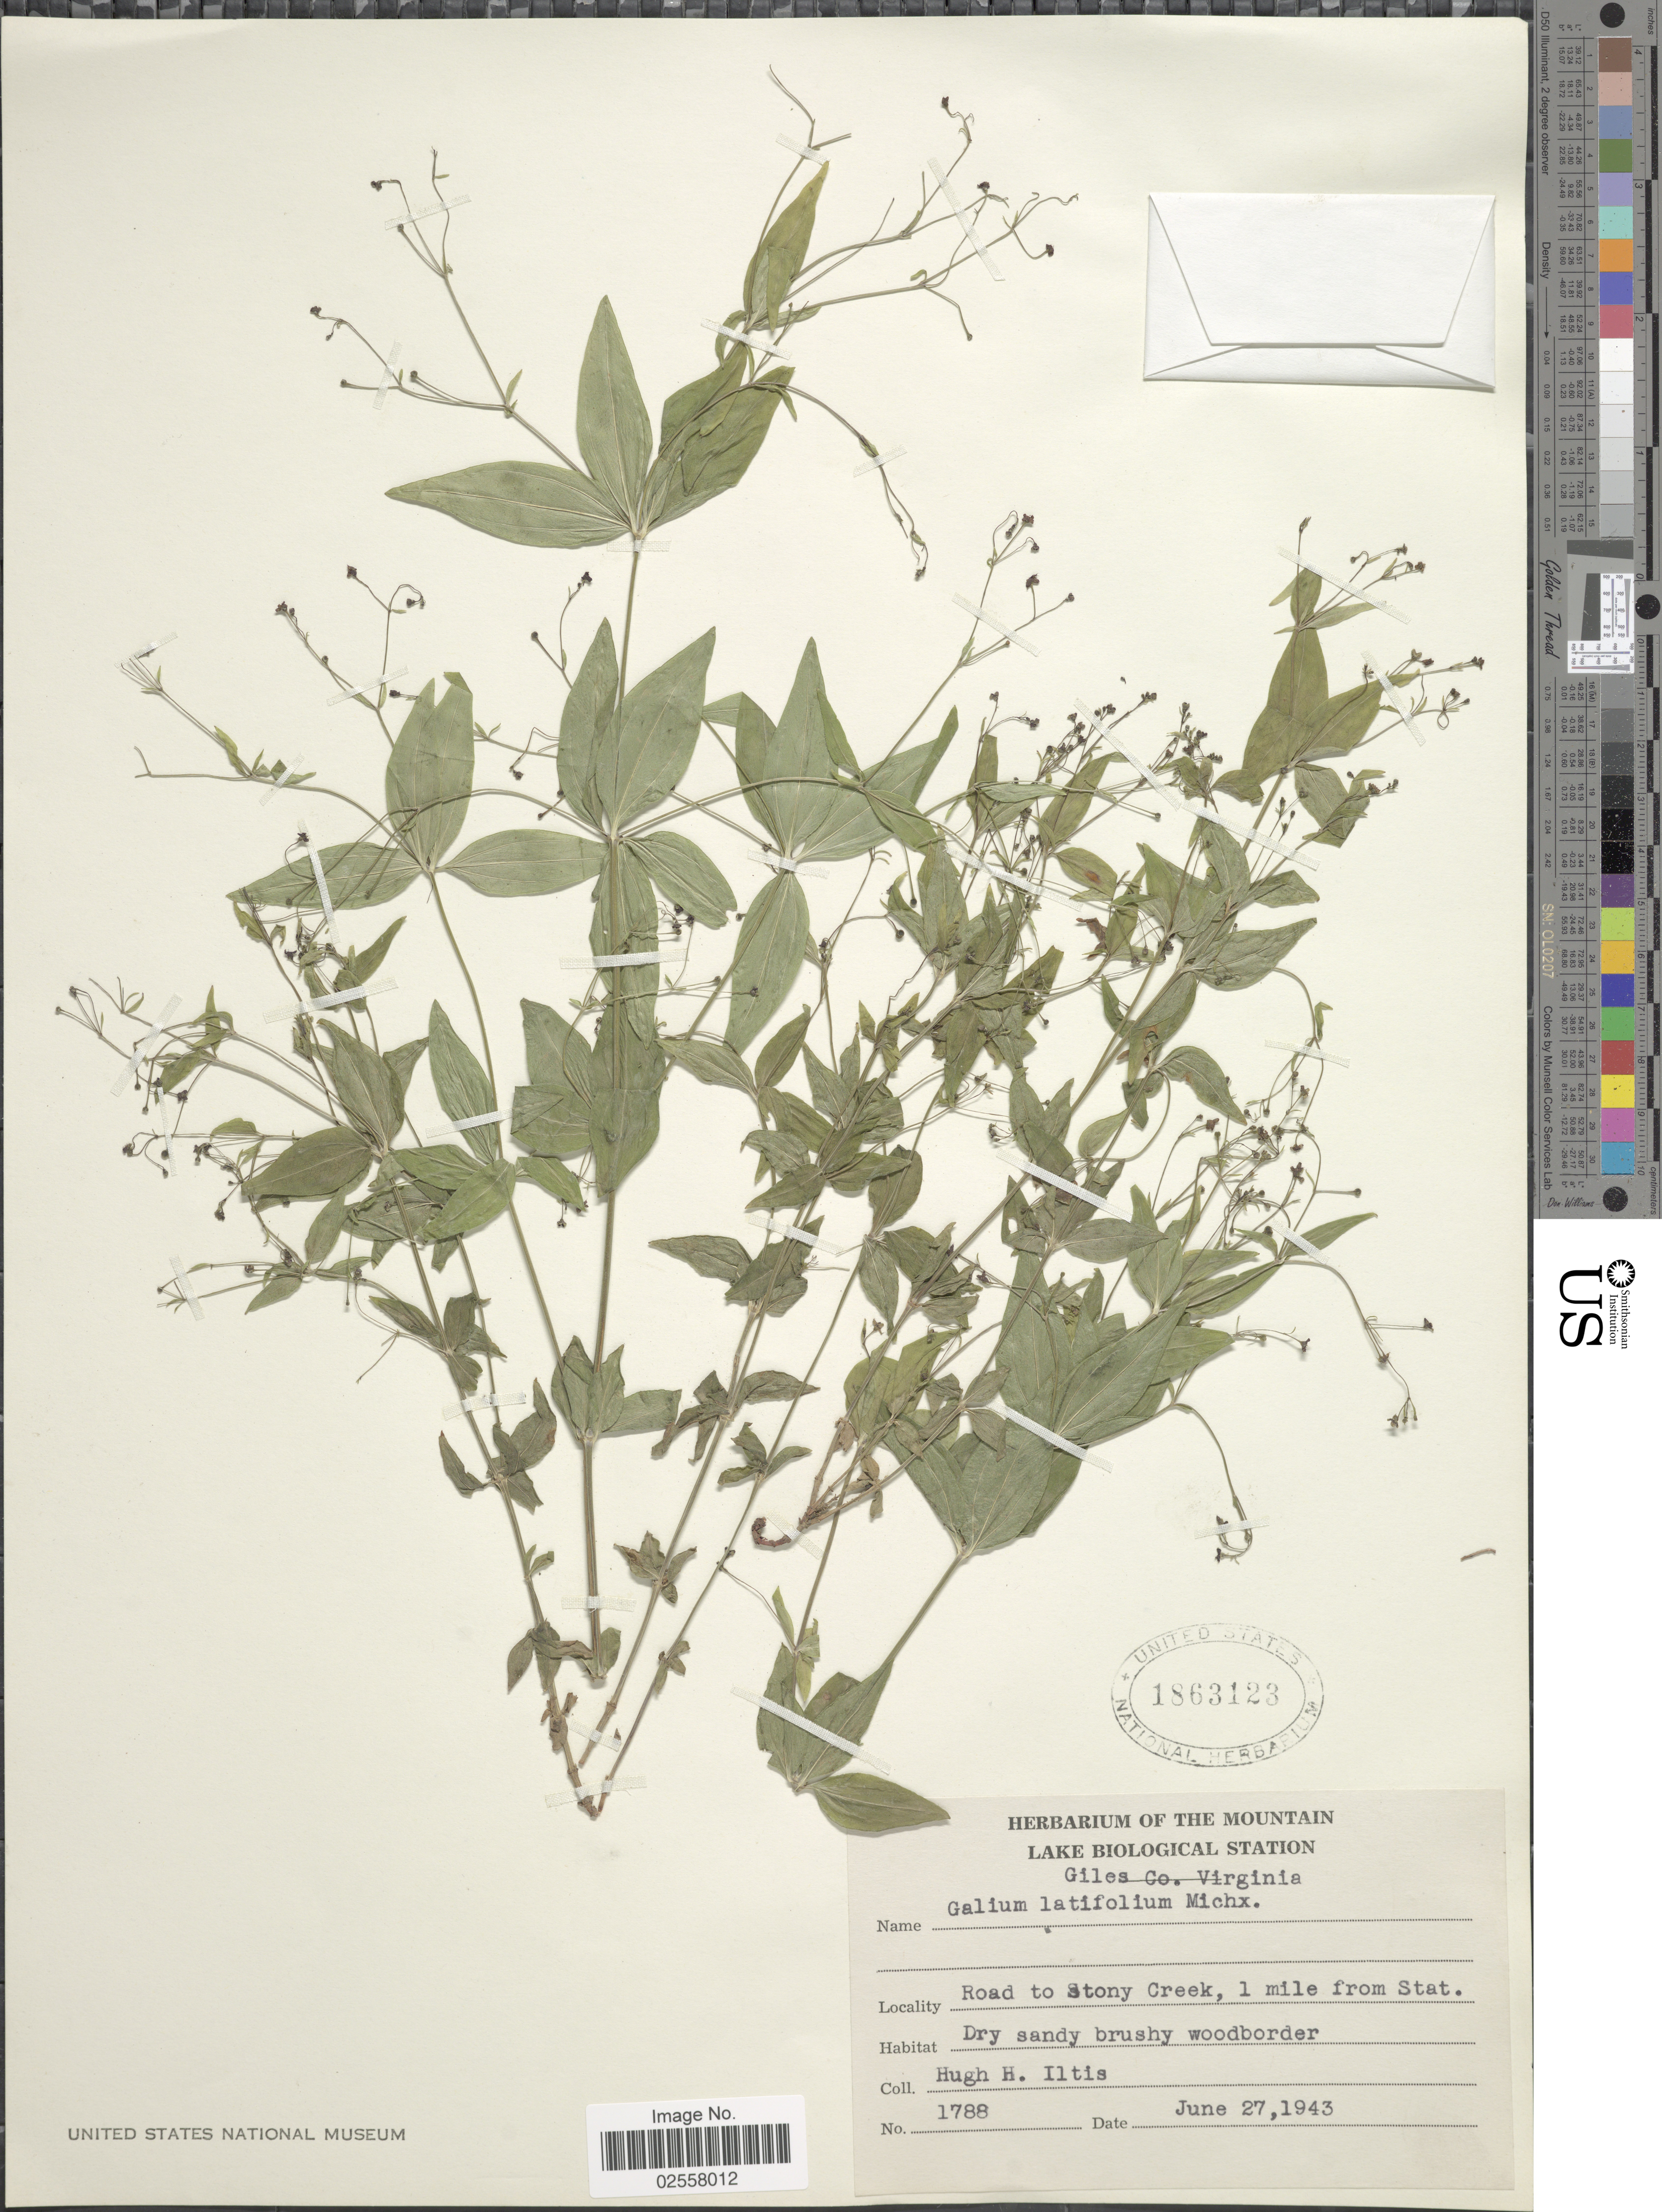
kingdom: Plantae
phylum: Tracheophyta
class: Magnoliopsida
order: Gentianales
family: Rubiaceae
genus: Galium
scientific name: Galium latifolium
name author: Michx.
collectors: H. Iltis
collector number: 1788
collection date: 1943-06-27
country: United States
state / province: Virginia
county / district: Giles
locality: Giles Co., road to Stony Creek, 1 mile from Stat.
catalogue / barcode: US 1863123